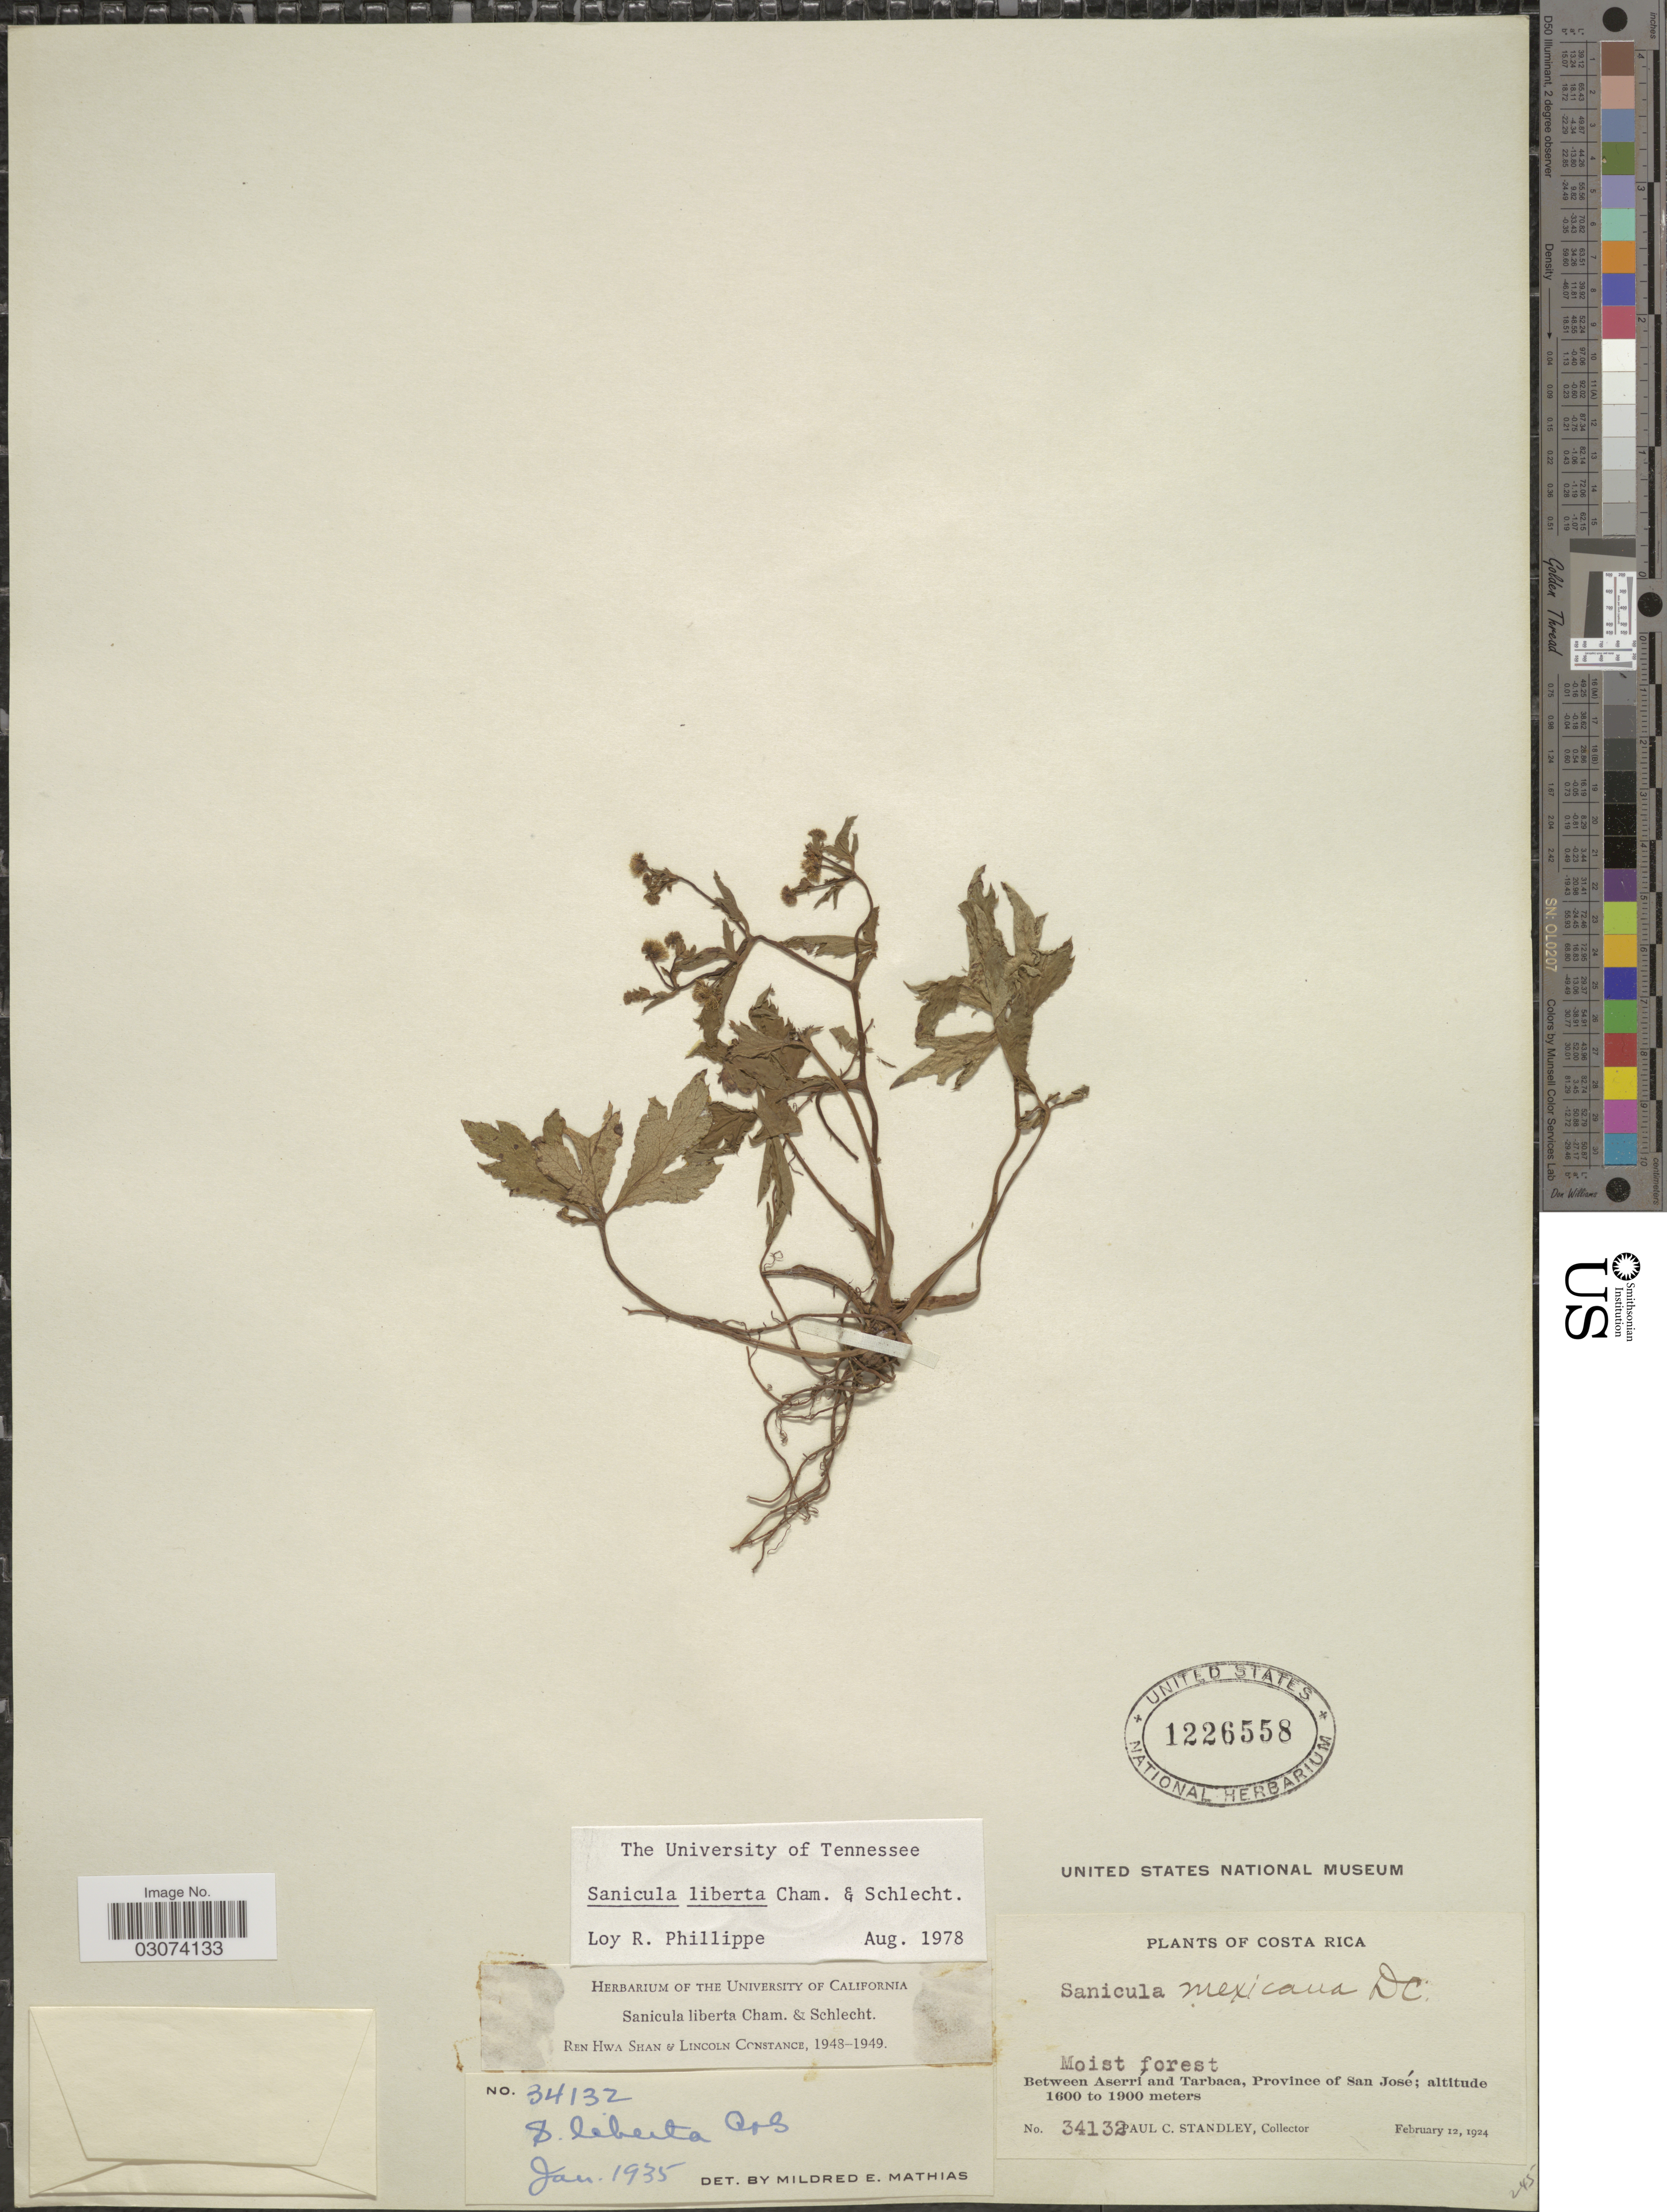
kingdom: Plantae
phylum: Tracheophyta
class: Magnoliopsida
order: Apiales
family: Apiaceae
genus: Sanicula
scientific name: Sanicula liberta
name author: Cham. & Schltdl.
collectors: P. C. Standley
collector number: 34132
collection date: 1924-02-12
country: Costa Rica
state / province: San José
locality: Between Aserrí and Tarbaca.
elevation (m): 1600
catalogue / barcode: US 1226558